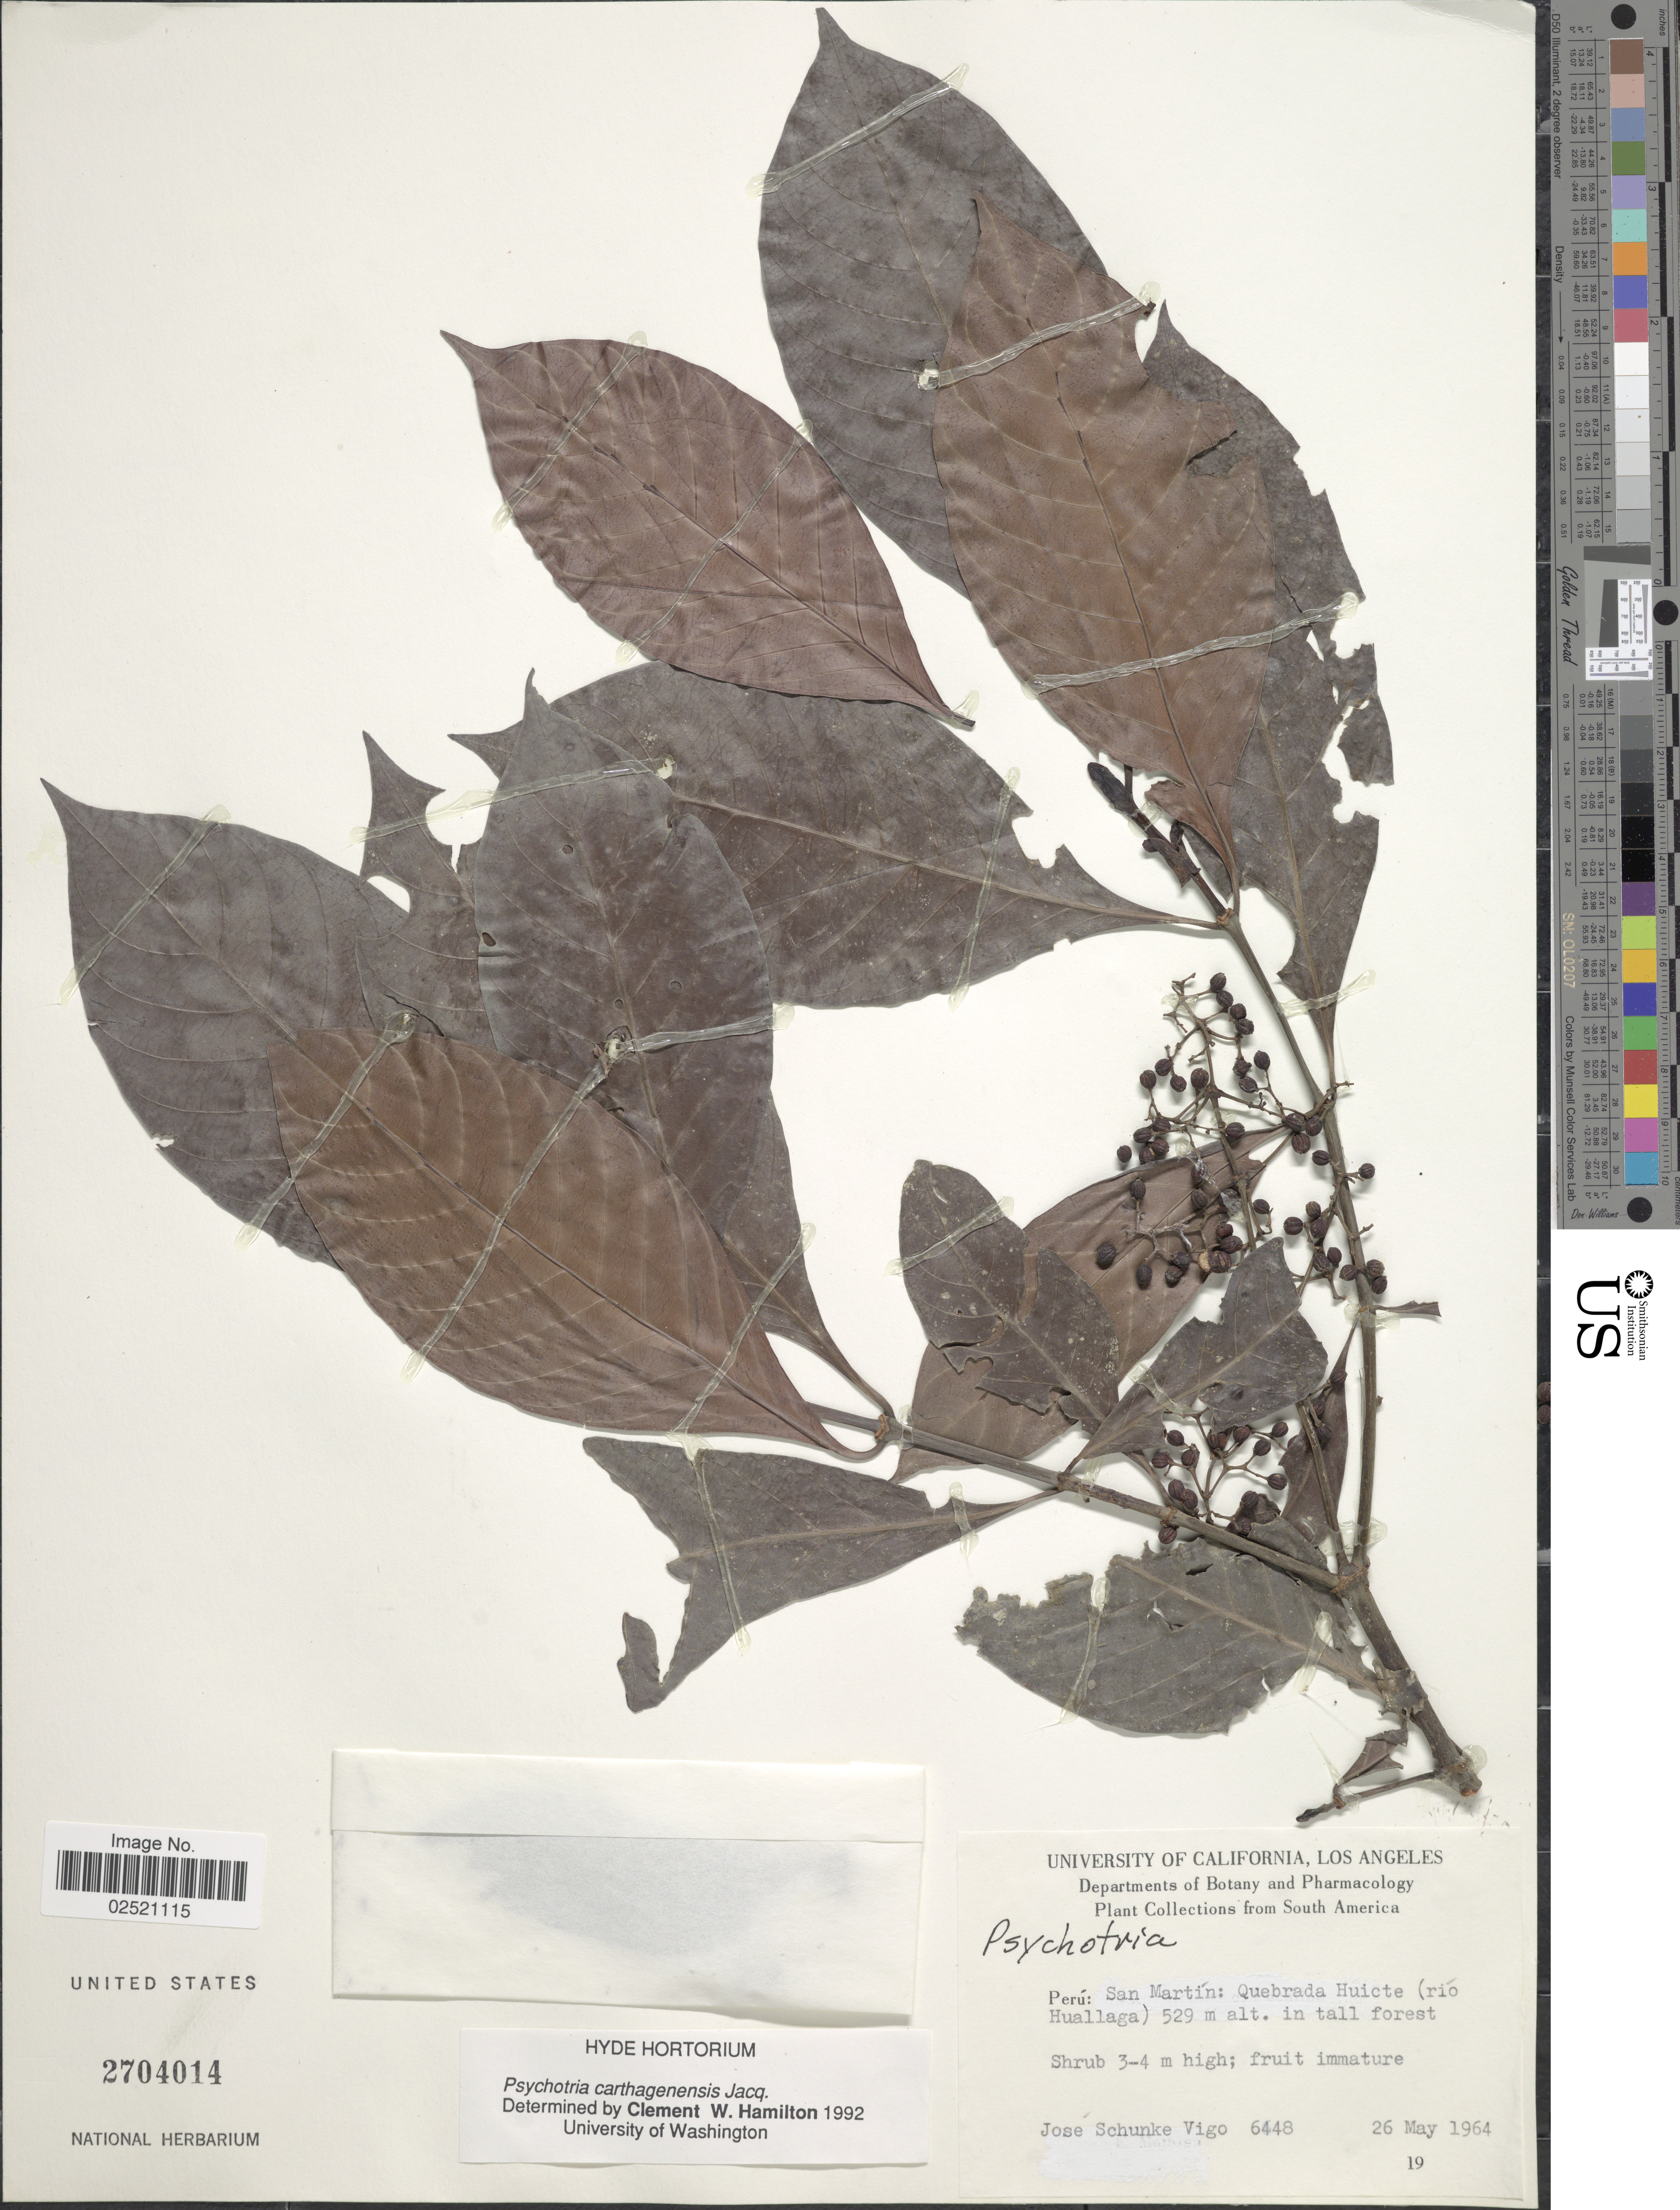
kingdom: Plantae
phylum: Tracheophyta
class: Magnoliopsida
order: Gentianales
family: Rubiaceae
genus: Psychotria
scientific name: Psychotria carthagenensis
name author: Jacq.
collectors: J. Schunke Vigo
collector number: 9448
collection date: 1964-05-26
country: Peru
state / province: San Martín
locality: Quebrada Huicte (rio Huallaga) in tall forest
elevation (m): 529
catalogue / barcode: US 2704014